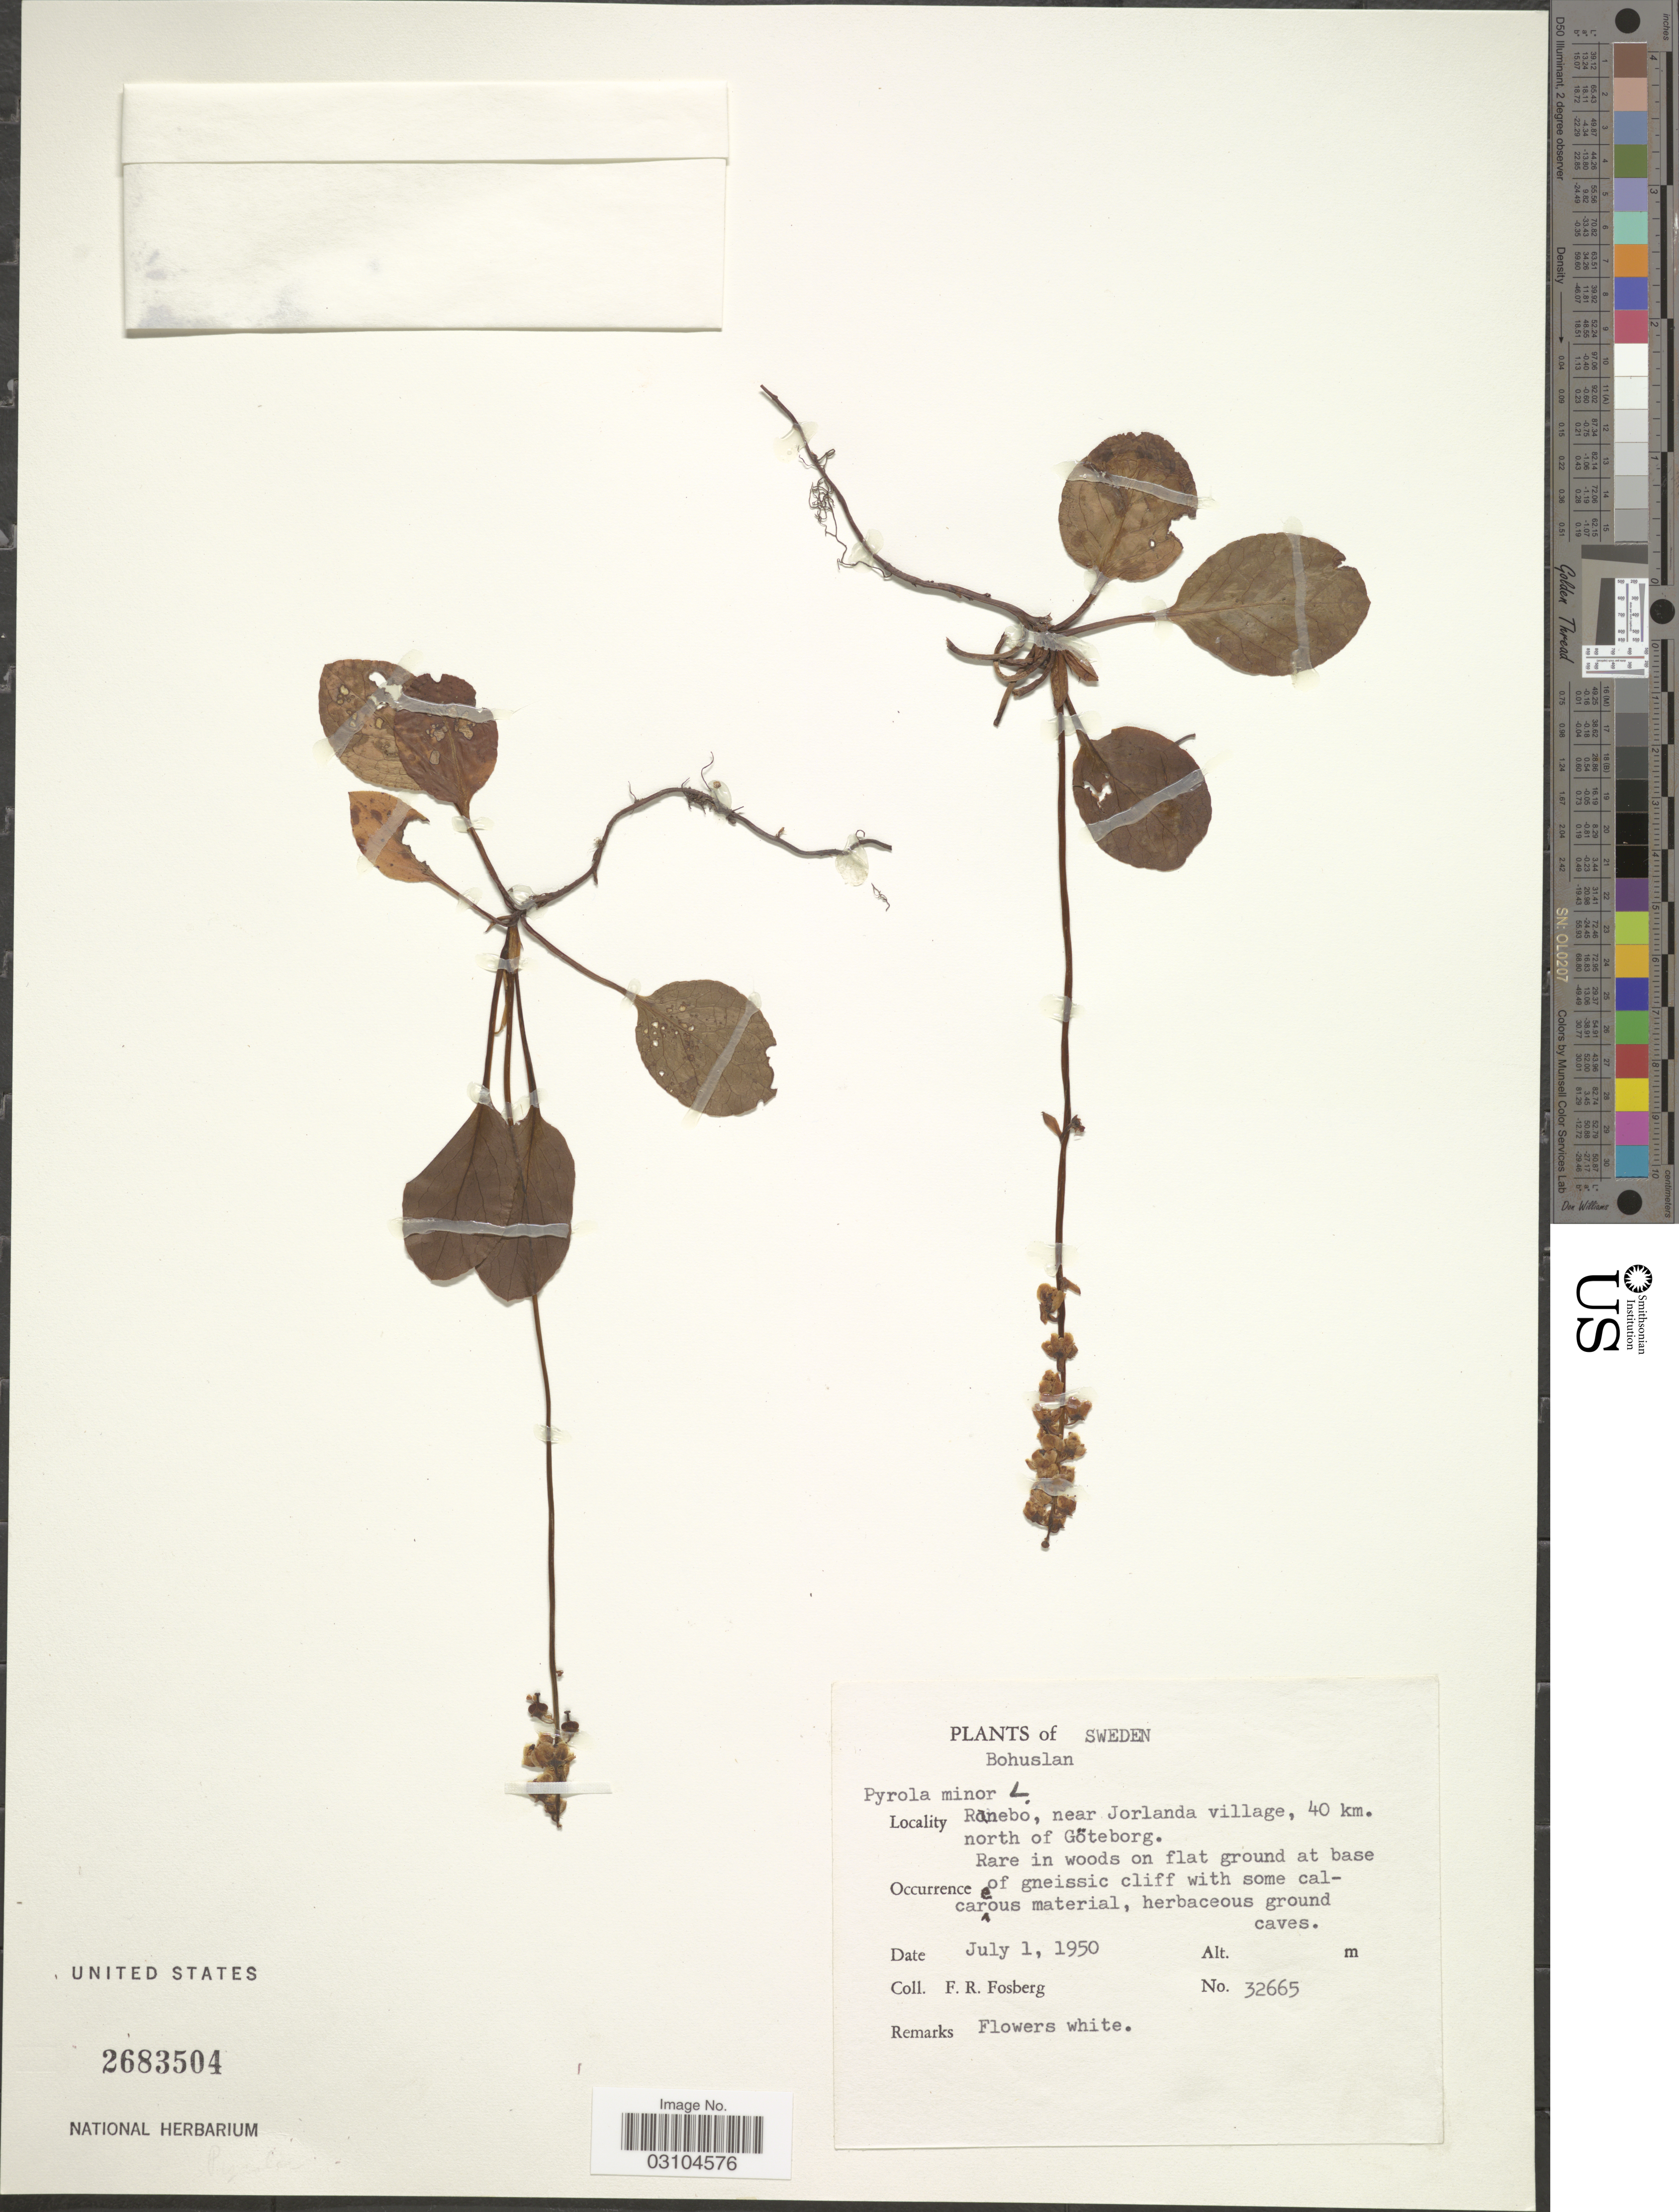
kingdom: Plantae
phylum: Tracheophyta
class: Magnoliopsida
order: Ericales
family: Ericaceae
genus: Pyrola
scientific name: Pyrola minor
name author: L.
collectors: F. R. Fosberg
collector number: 32665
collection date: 1950-07-01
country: Sweden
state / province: Västra Götaland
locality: Bohuslan. Ranebo, near Jorlanda village, 40 km. north of Göteborg.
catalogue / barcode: US 2683504